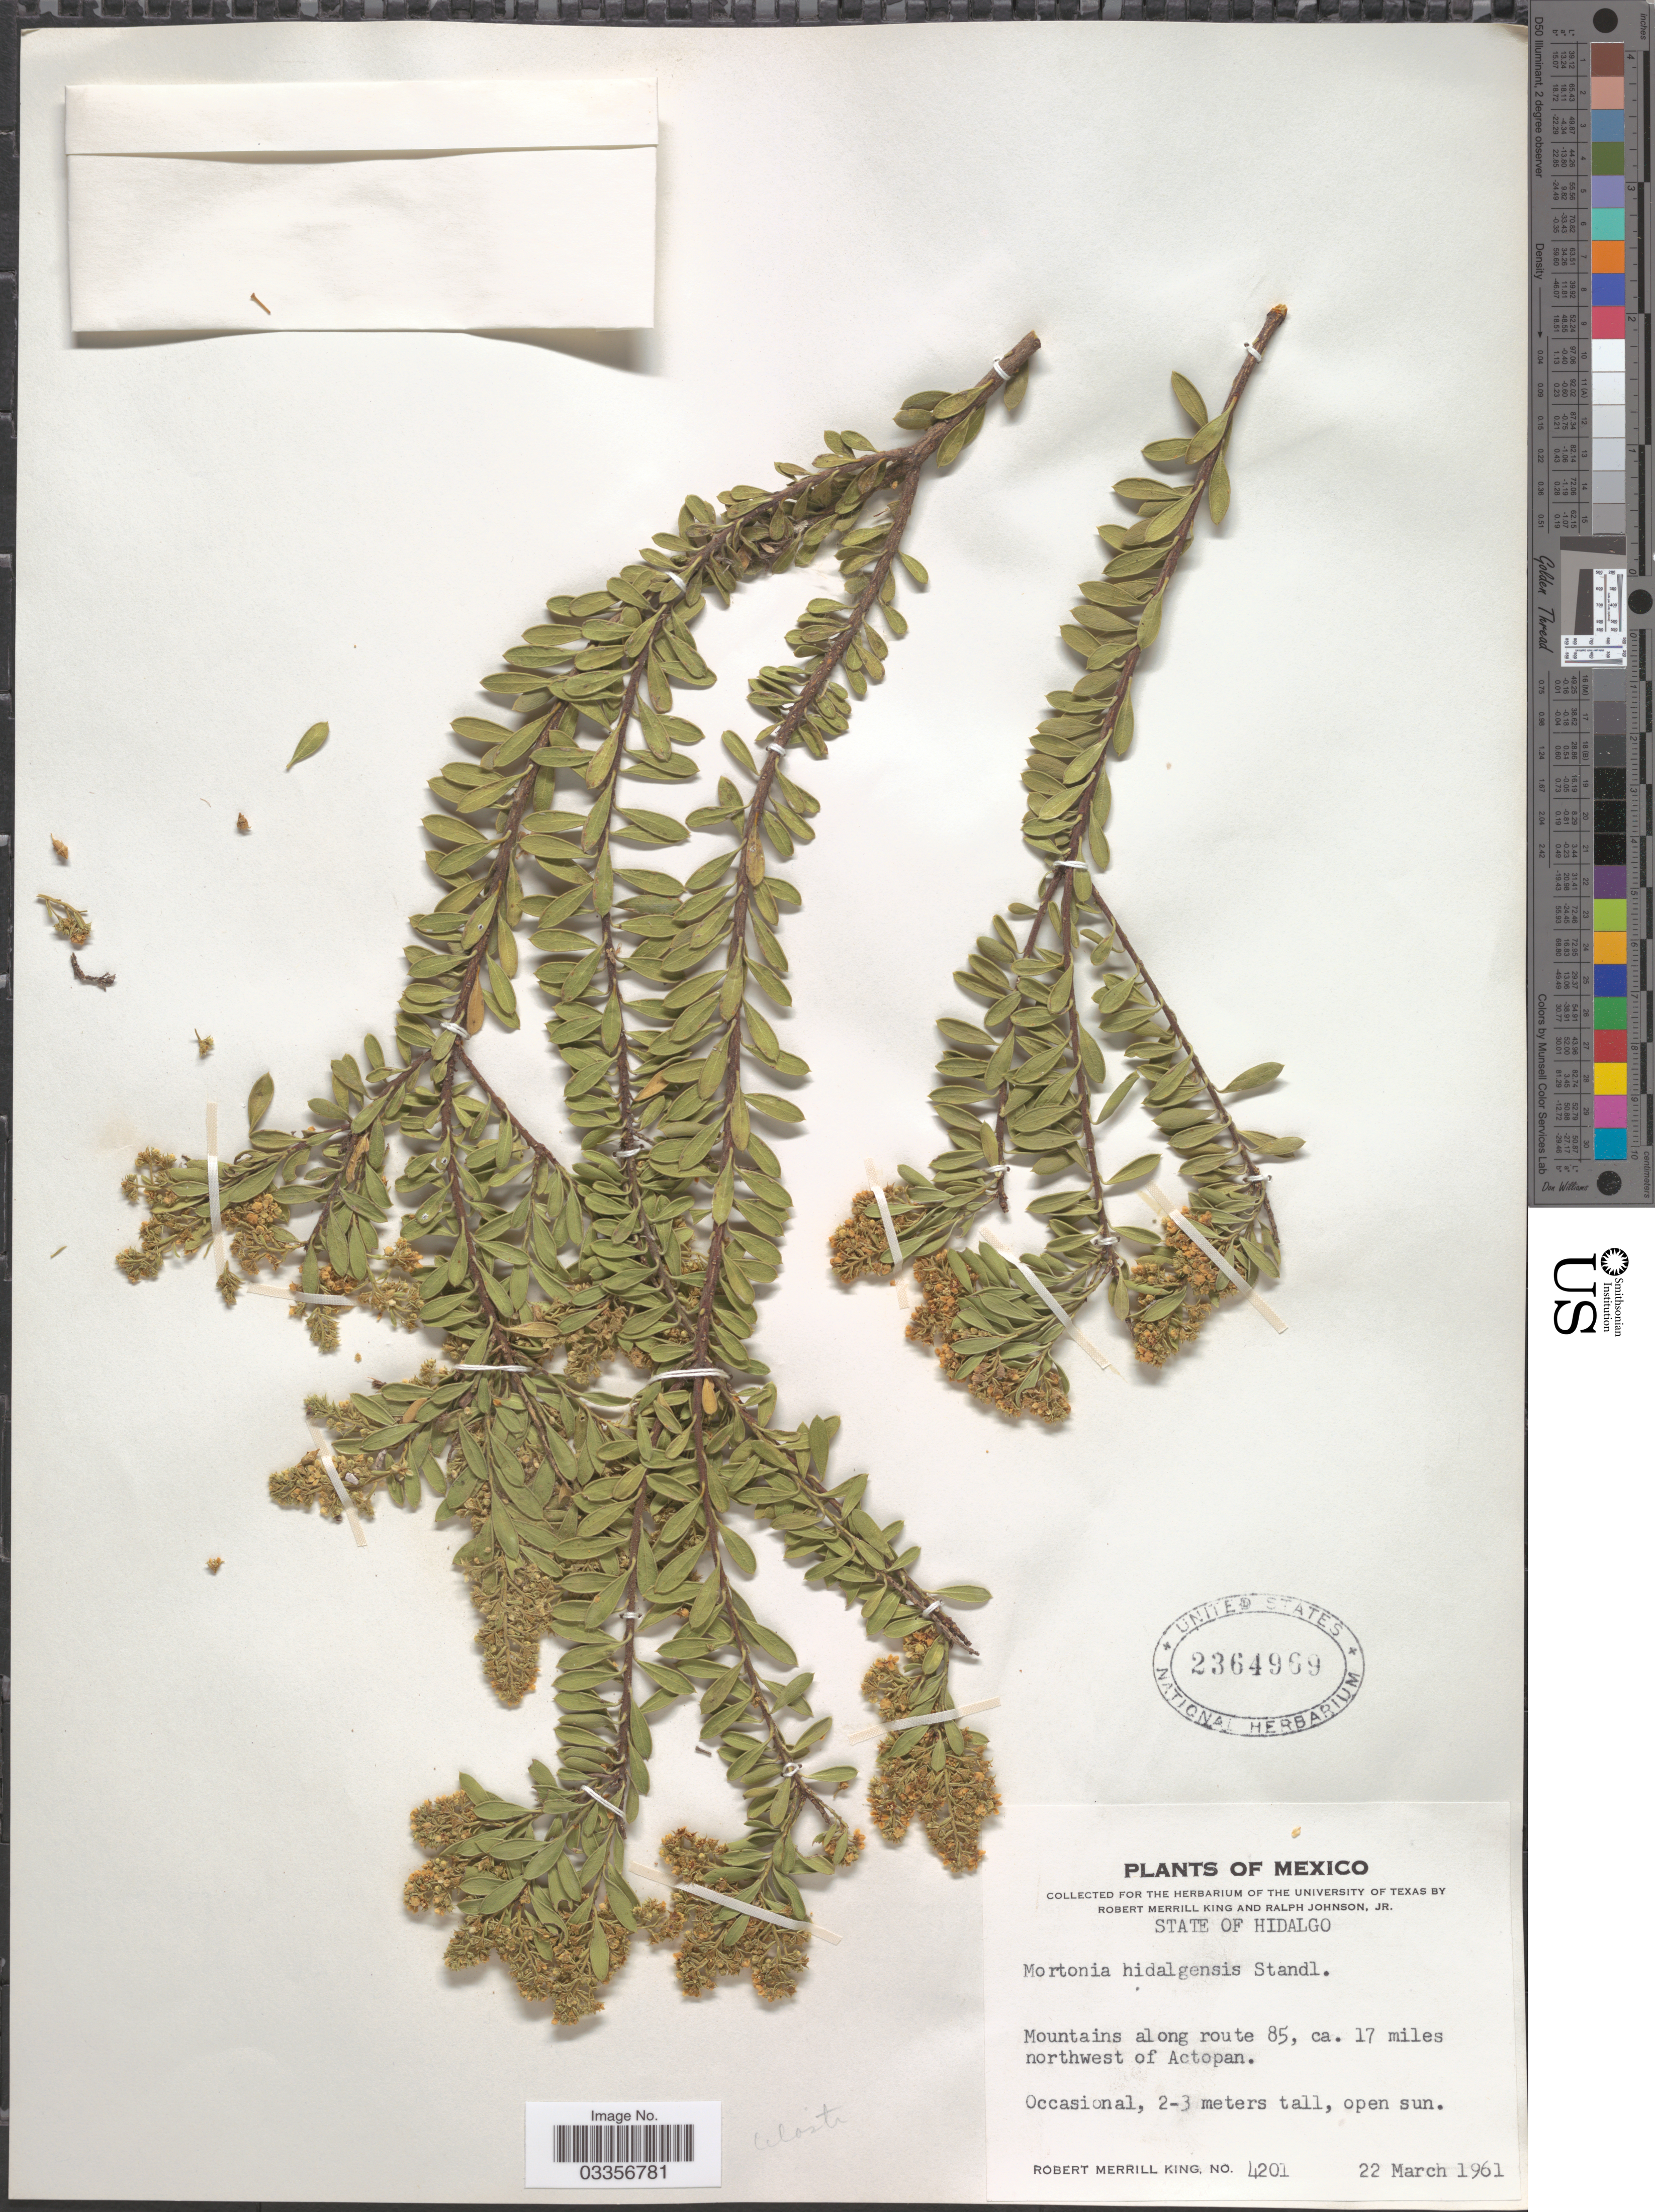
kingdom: Plantae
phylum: Tracheophyta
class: Magnoliopsida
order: Celastrales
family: Celastraceae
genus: Mortonia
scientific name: Mortonia hidalgensis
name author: Standl.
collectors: R. M. King & R. Johnson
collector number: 4201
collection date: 1961-03-22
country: Mexico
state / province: Hidalgo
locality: Mountains along route 85, ca. 17 miles northwest of Actopan.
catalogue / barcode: US 2364969